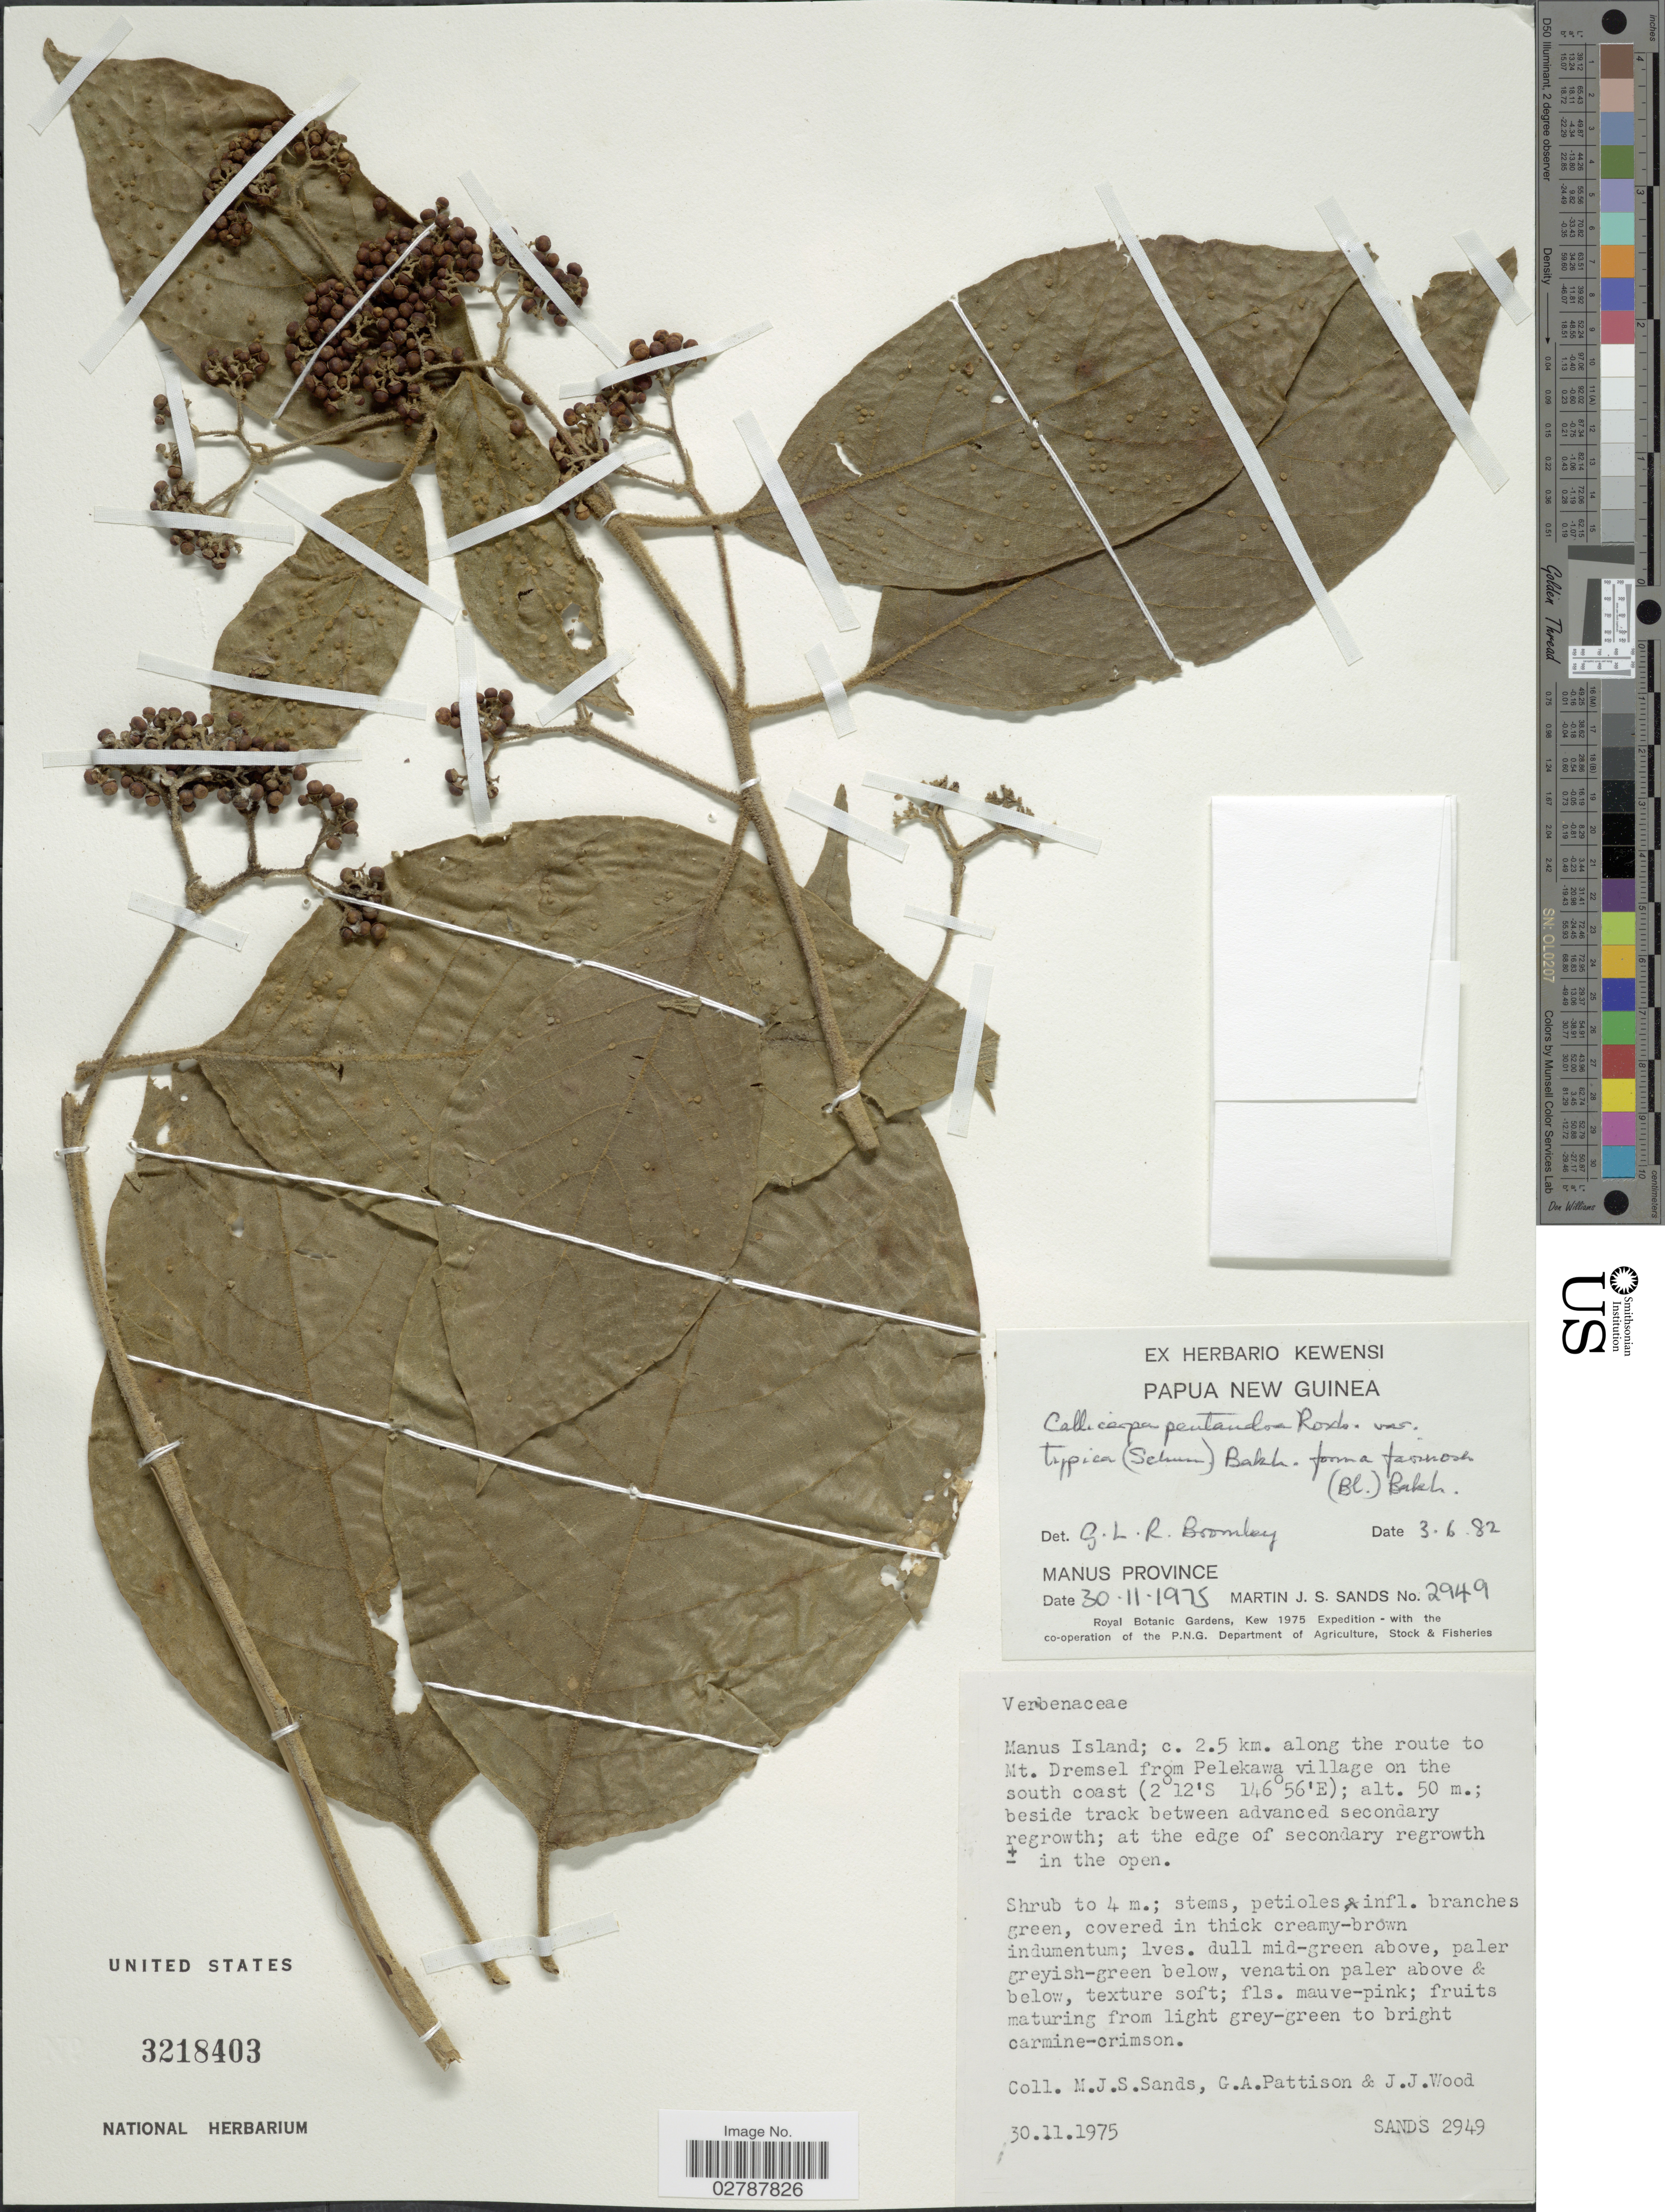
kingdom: Plantae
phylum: Tracheophyta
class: Magnoliopsida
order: Lamiales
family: Lamiaceae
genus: Callicarpa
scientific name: Callicarpa pentandra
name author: Roxb.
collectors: M. Sands, G. Pattison & J. Wood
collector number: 2949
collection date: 1975-11-30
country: Papua New Guinea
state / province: Manus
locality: Manus Island; c. 2.5 km. along the route to Mt. Dremsel from Pelekawa village on the south coast.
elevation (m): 50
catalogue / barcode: US 3218403